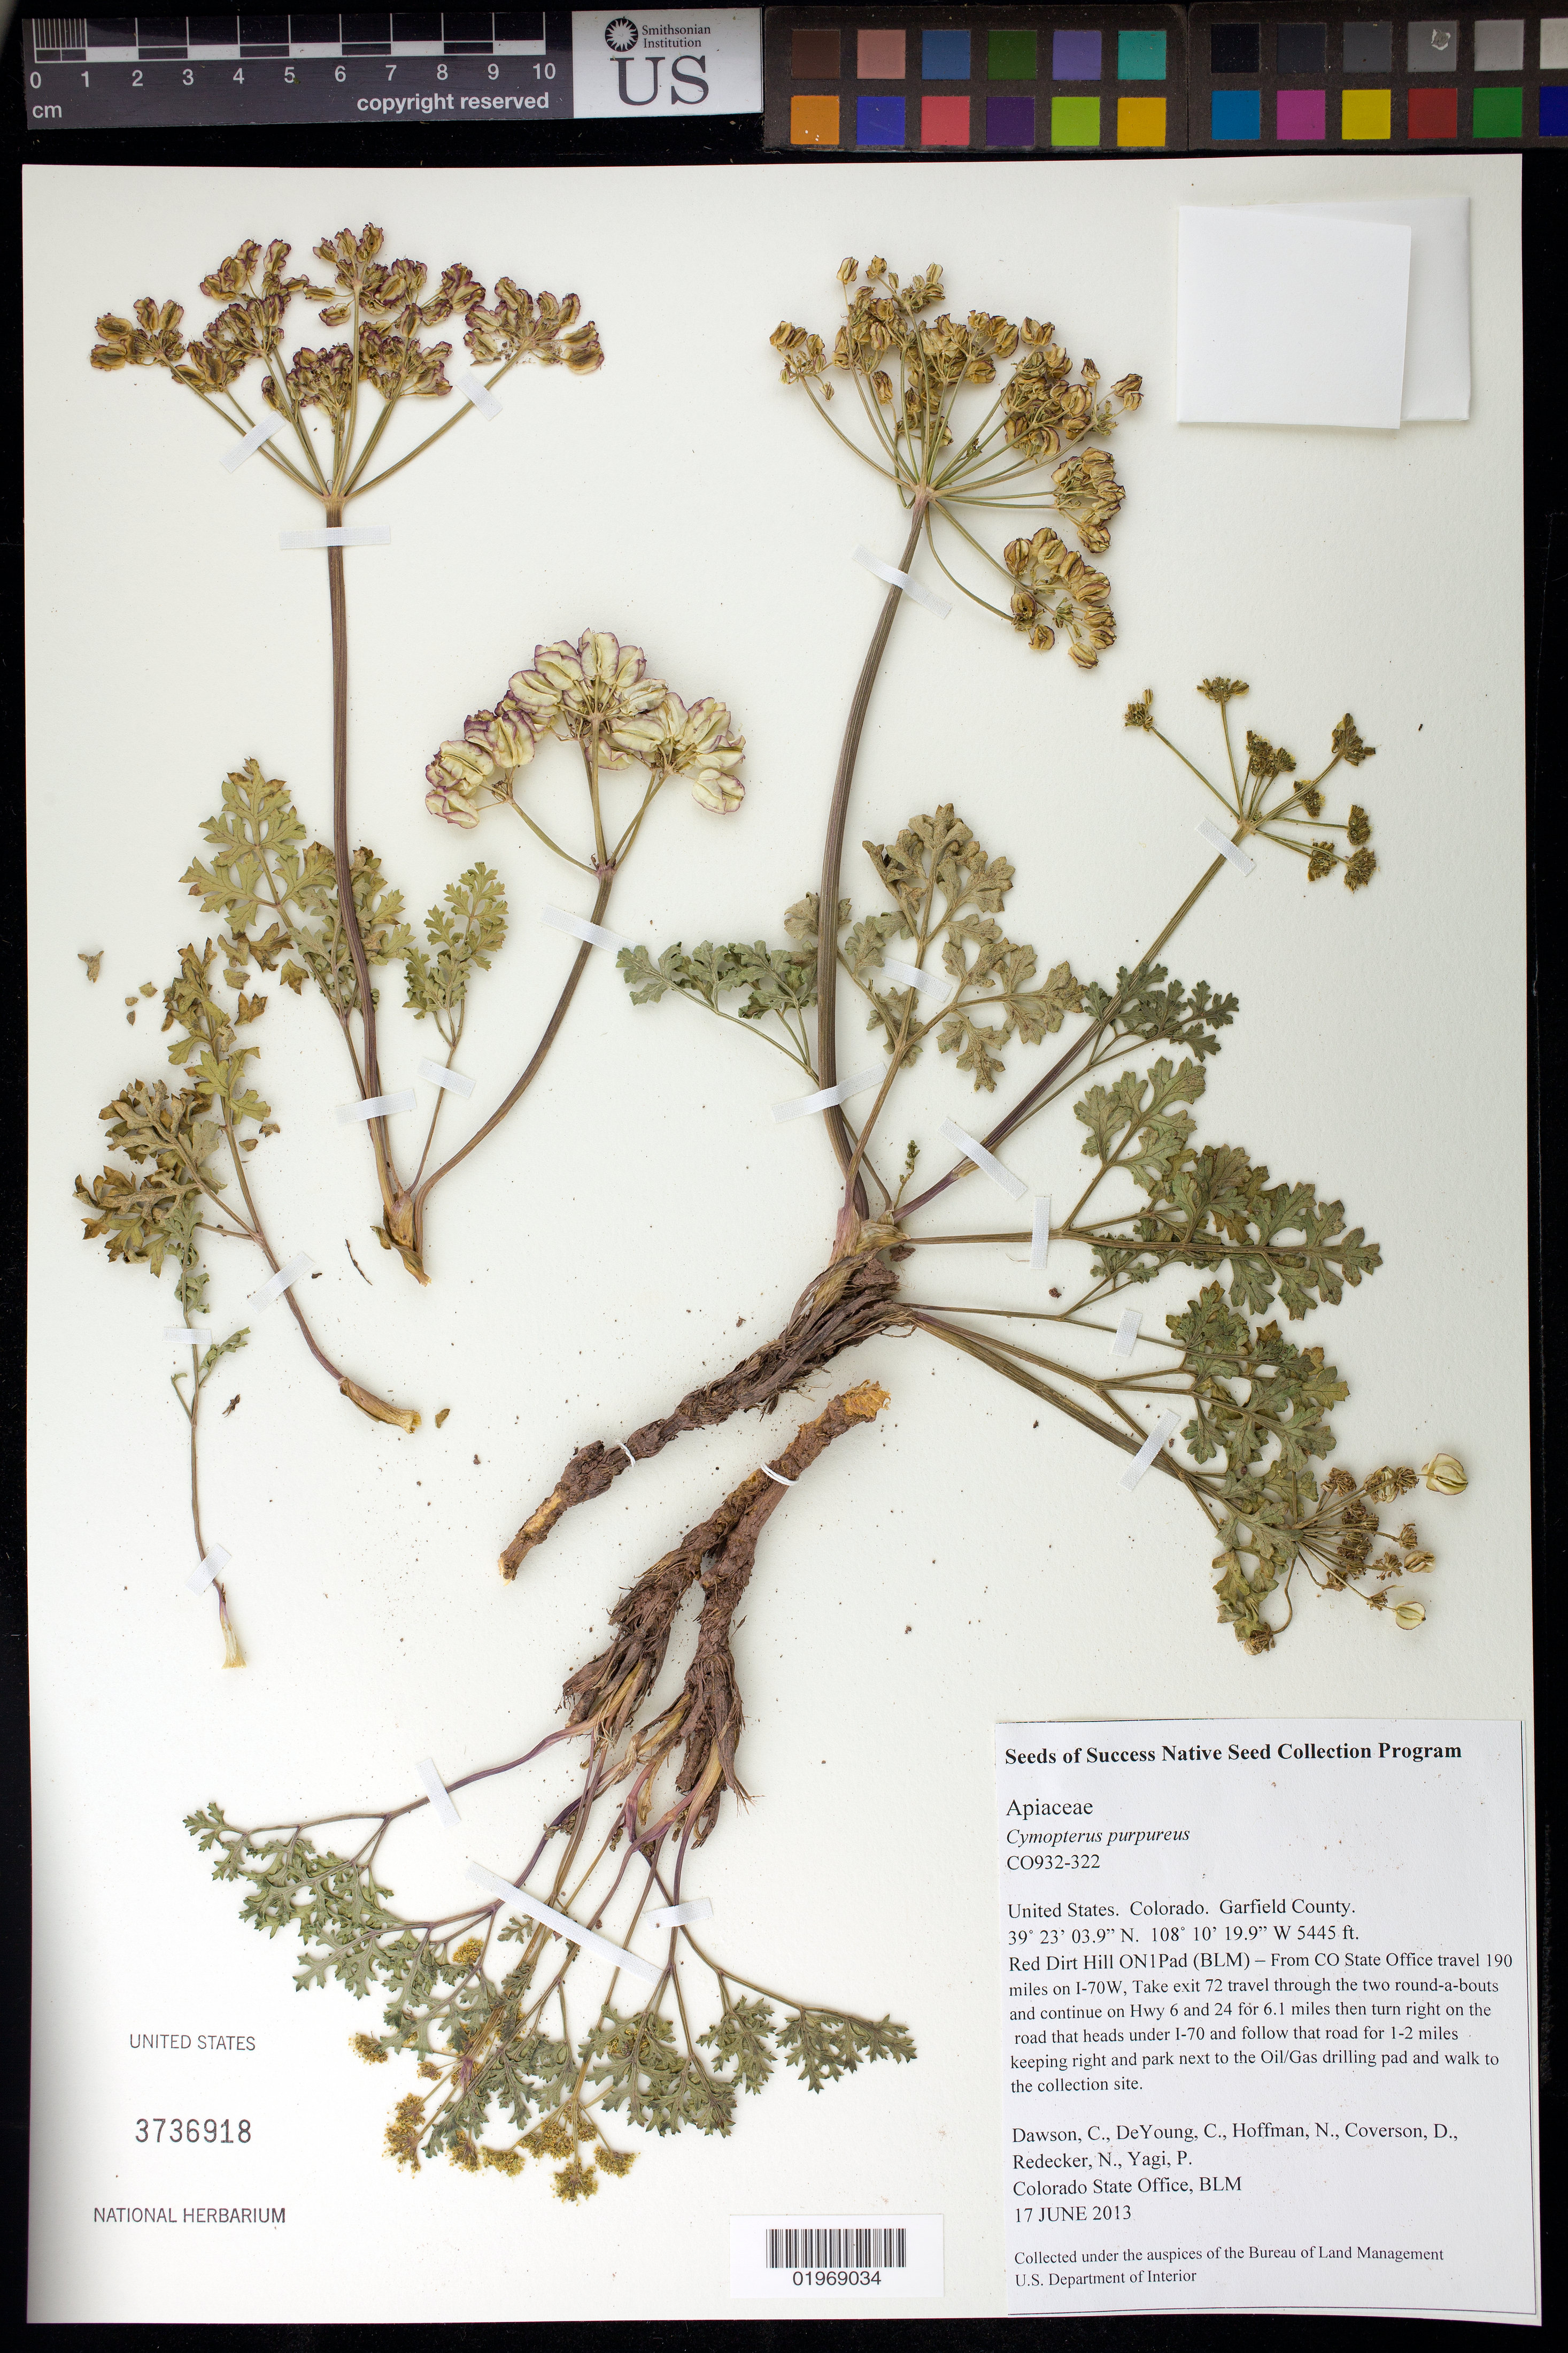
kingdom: Plantae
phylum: Tracheophyta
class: Magnoliopsida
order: Apiales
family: Apiaceae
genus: Cymopterus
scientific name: Cymopterus purpureus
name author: S. Watson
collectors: C. M. Dawson, C. Young, N. Hoffman, D. Coverson & et al.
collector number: CO932-322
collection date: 2013-06-17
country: United States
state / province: Colorado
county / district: Garfield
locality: Red Dirt Hill ON 1 Pad (BLM)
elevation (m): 1660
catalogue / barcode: US 3736918